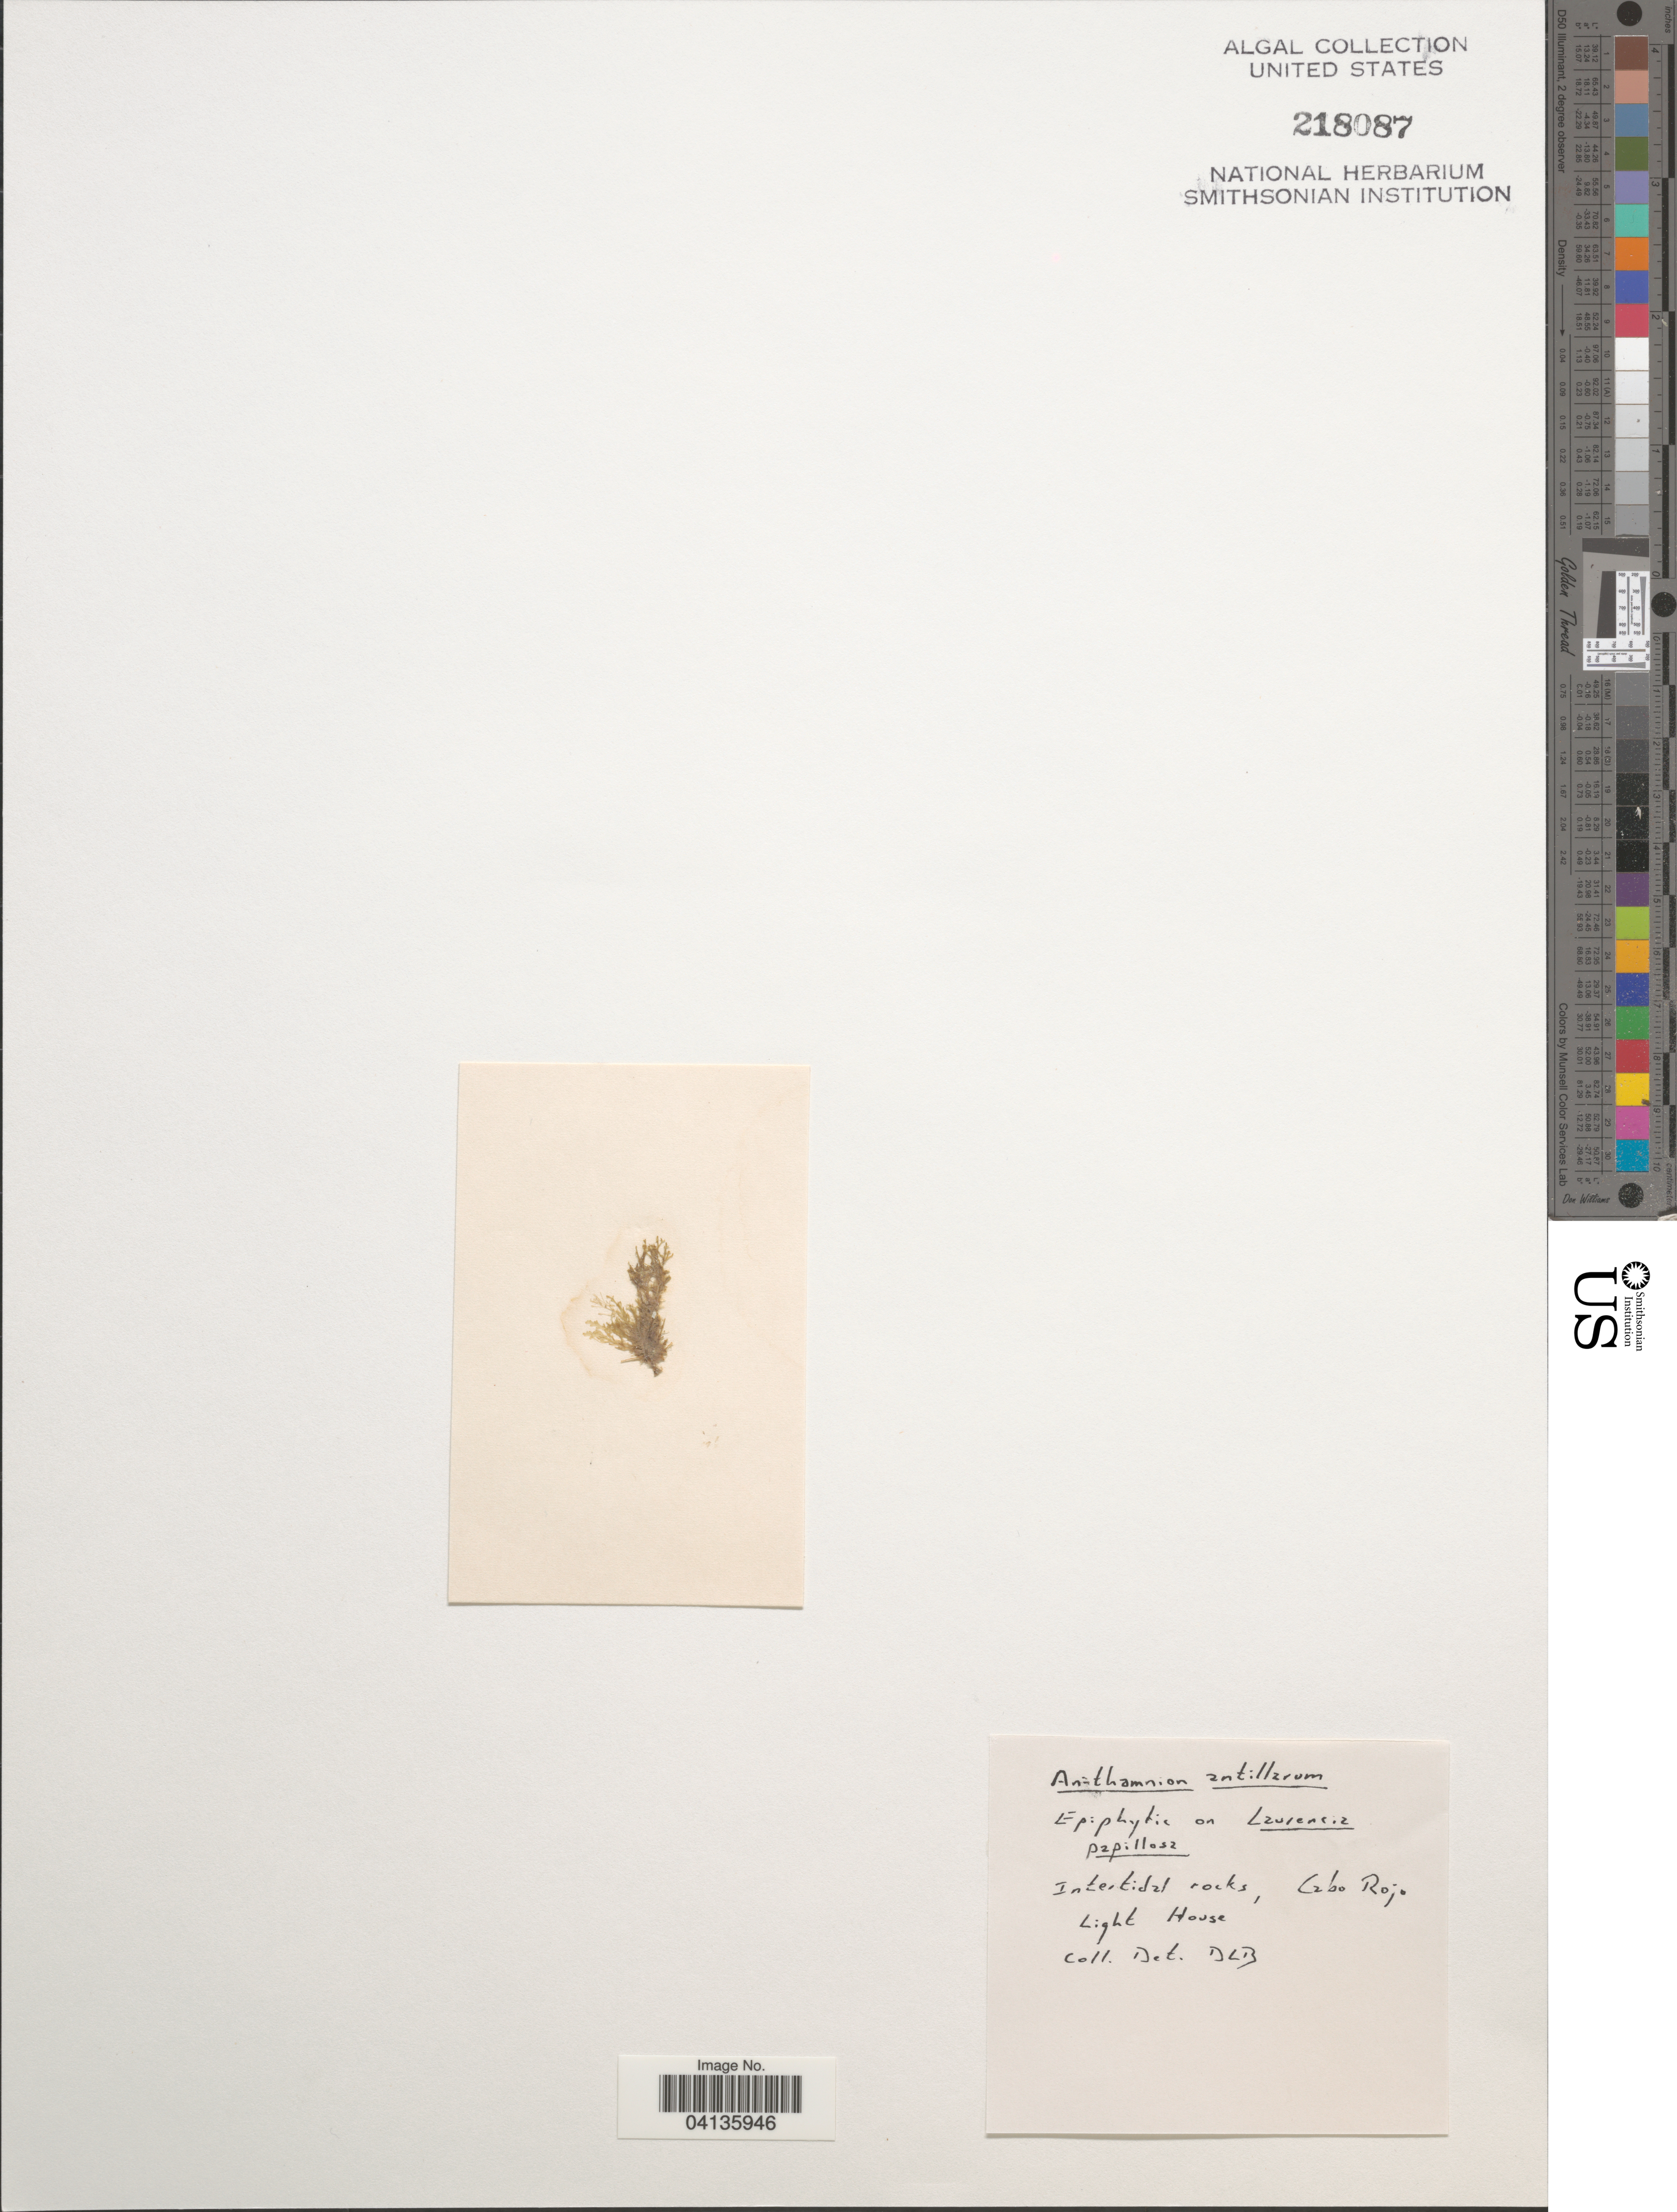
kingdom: Plantae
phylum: Rhodophyta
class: Florideophyceae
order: Ceramiales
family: Ceramiaceae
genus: Antithamnion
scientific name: Antithamnion antillanum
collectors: D. L. B.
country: Puerto Rico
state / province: Çabo Rojo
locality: Light House.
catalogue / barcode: US 218087